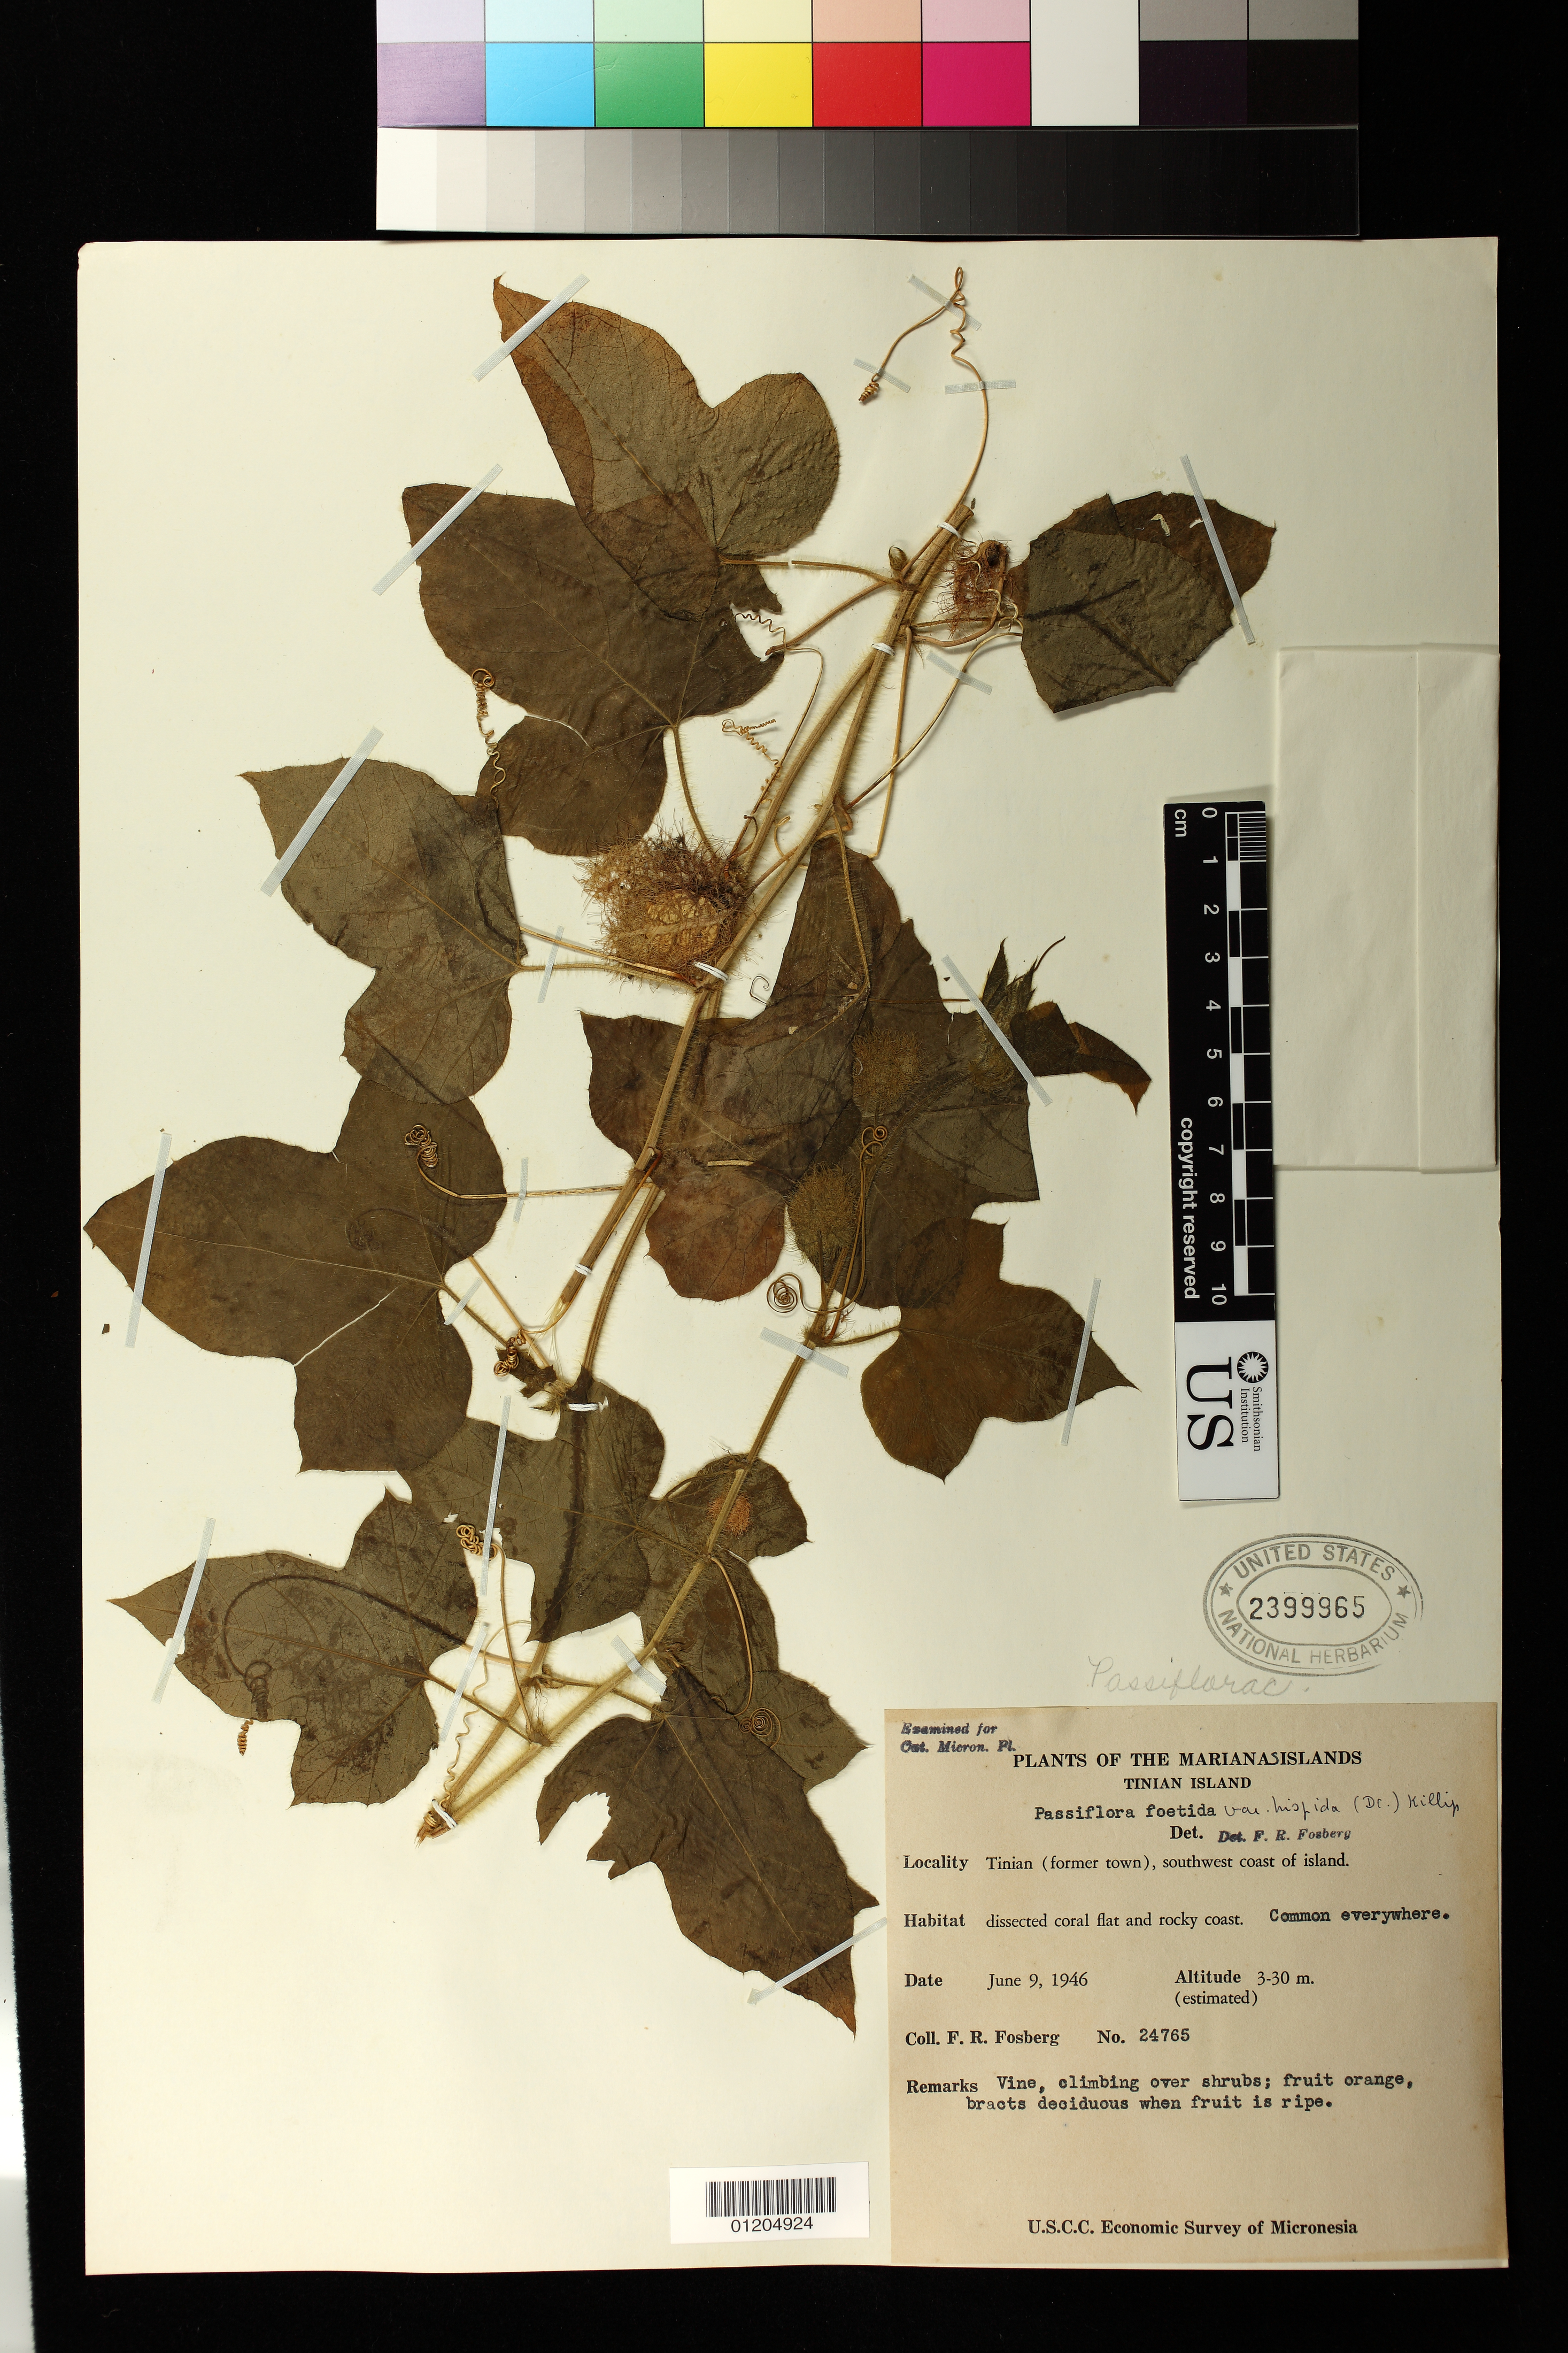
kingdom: Plantae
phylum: Tracheophyta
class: Magnoliopsida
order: Malpighiales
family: Passifloraceae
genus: Passiflora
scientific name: Passiflora foetida var. hispida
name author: (DC. ex Triana & Planch.) Killip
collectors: F. R. Fosberg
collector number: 24765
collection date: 1946-06-09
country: Northern Mariana Islands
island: Tinian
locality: Tinian (former town), southwest coast of island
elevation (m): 3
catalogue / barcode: US 2399965